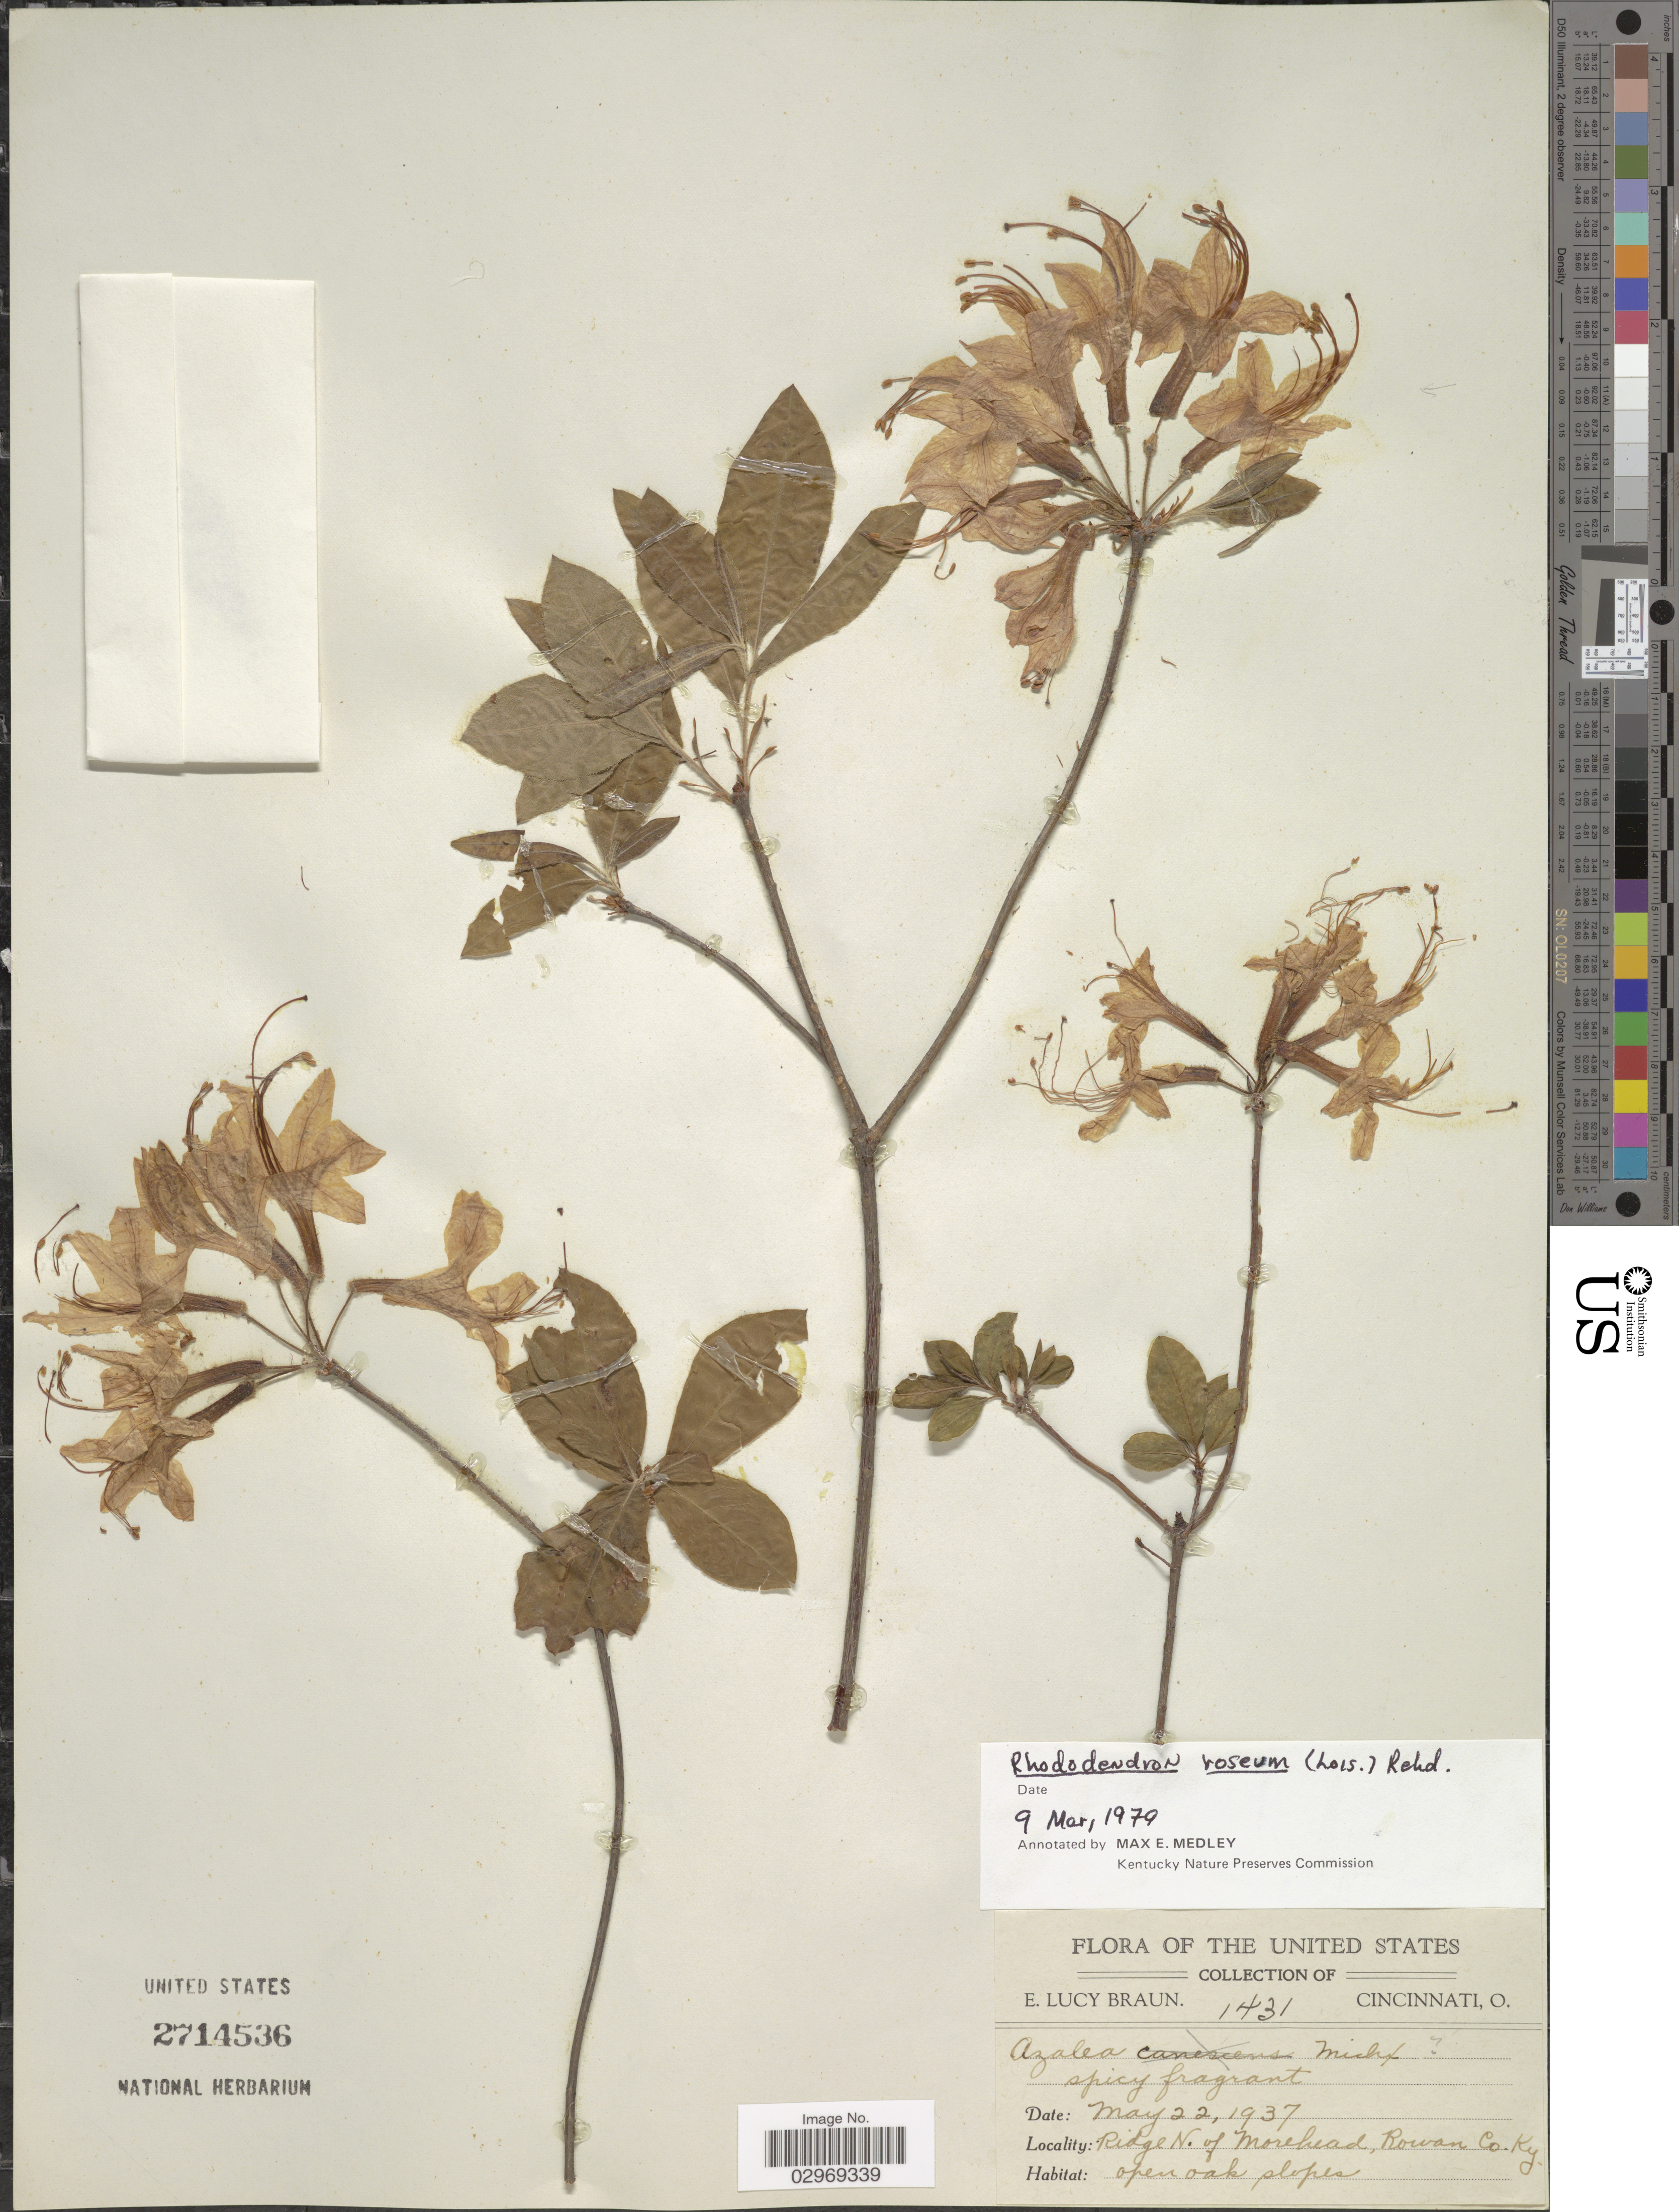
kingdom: Plantae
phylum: Tracheophyta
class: Magnoliopsida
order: Ericales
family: Ericaceae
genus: Rhododendron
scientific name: Rhododendron roseum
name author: (Loisel.) Rehder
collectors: E. L. Braun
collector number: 1431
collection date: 1937-05-22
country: United States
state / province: Kentucky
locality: Ridge N. of Morehead, Rowan Co.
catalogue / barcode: US 2714536